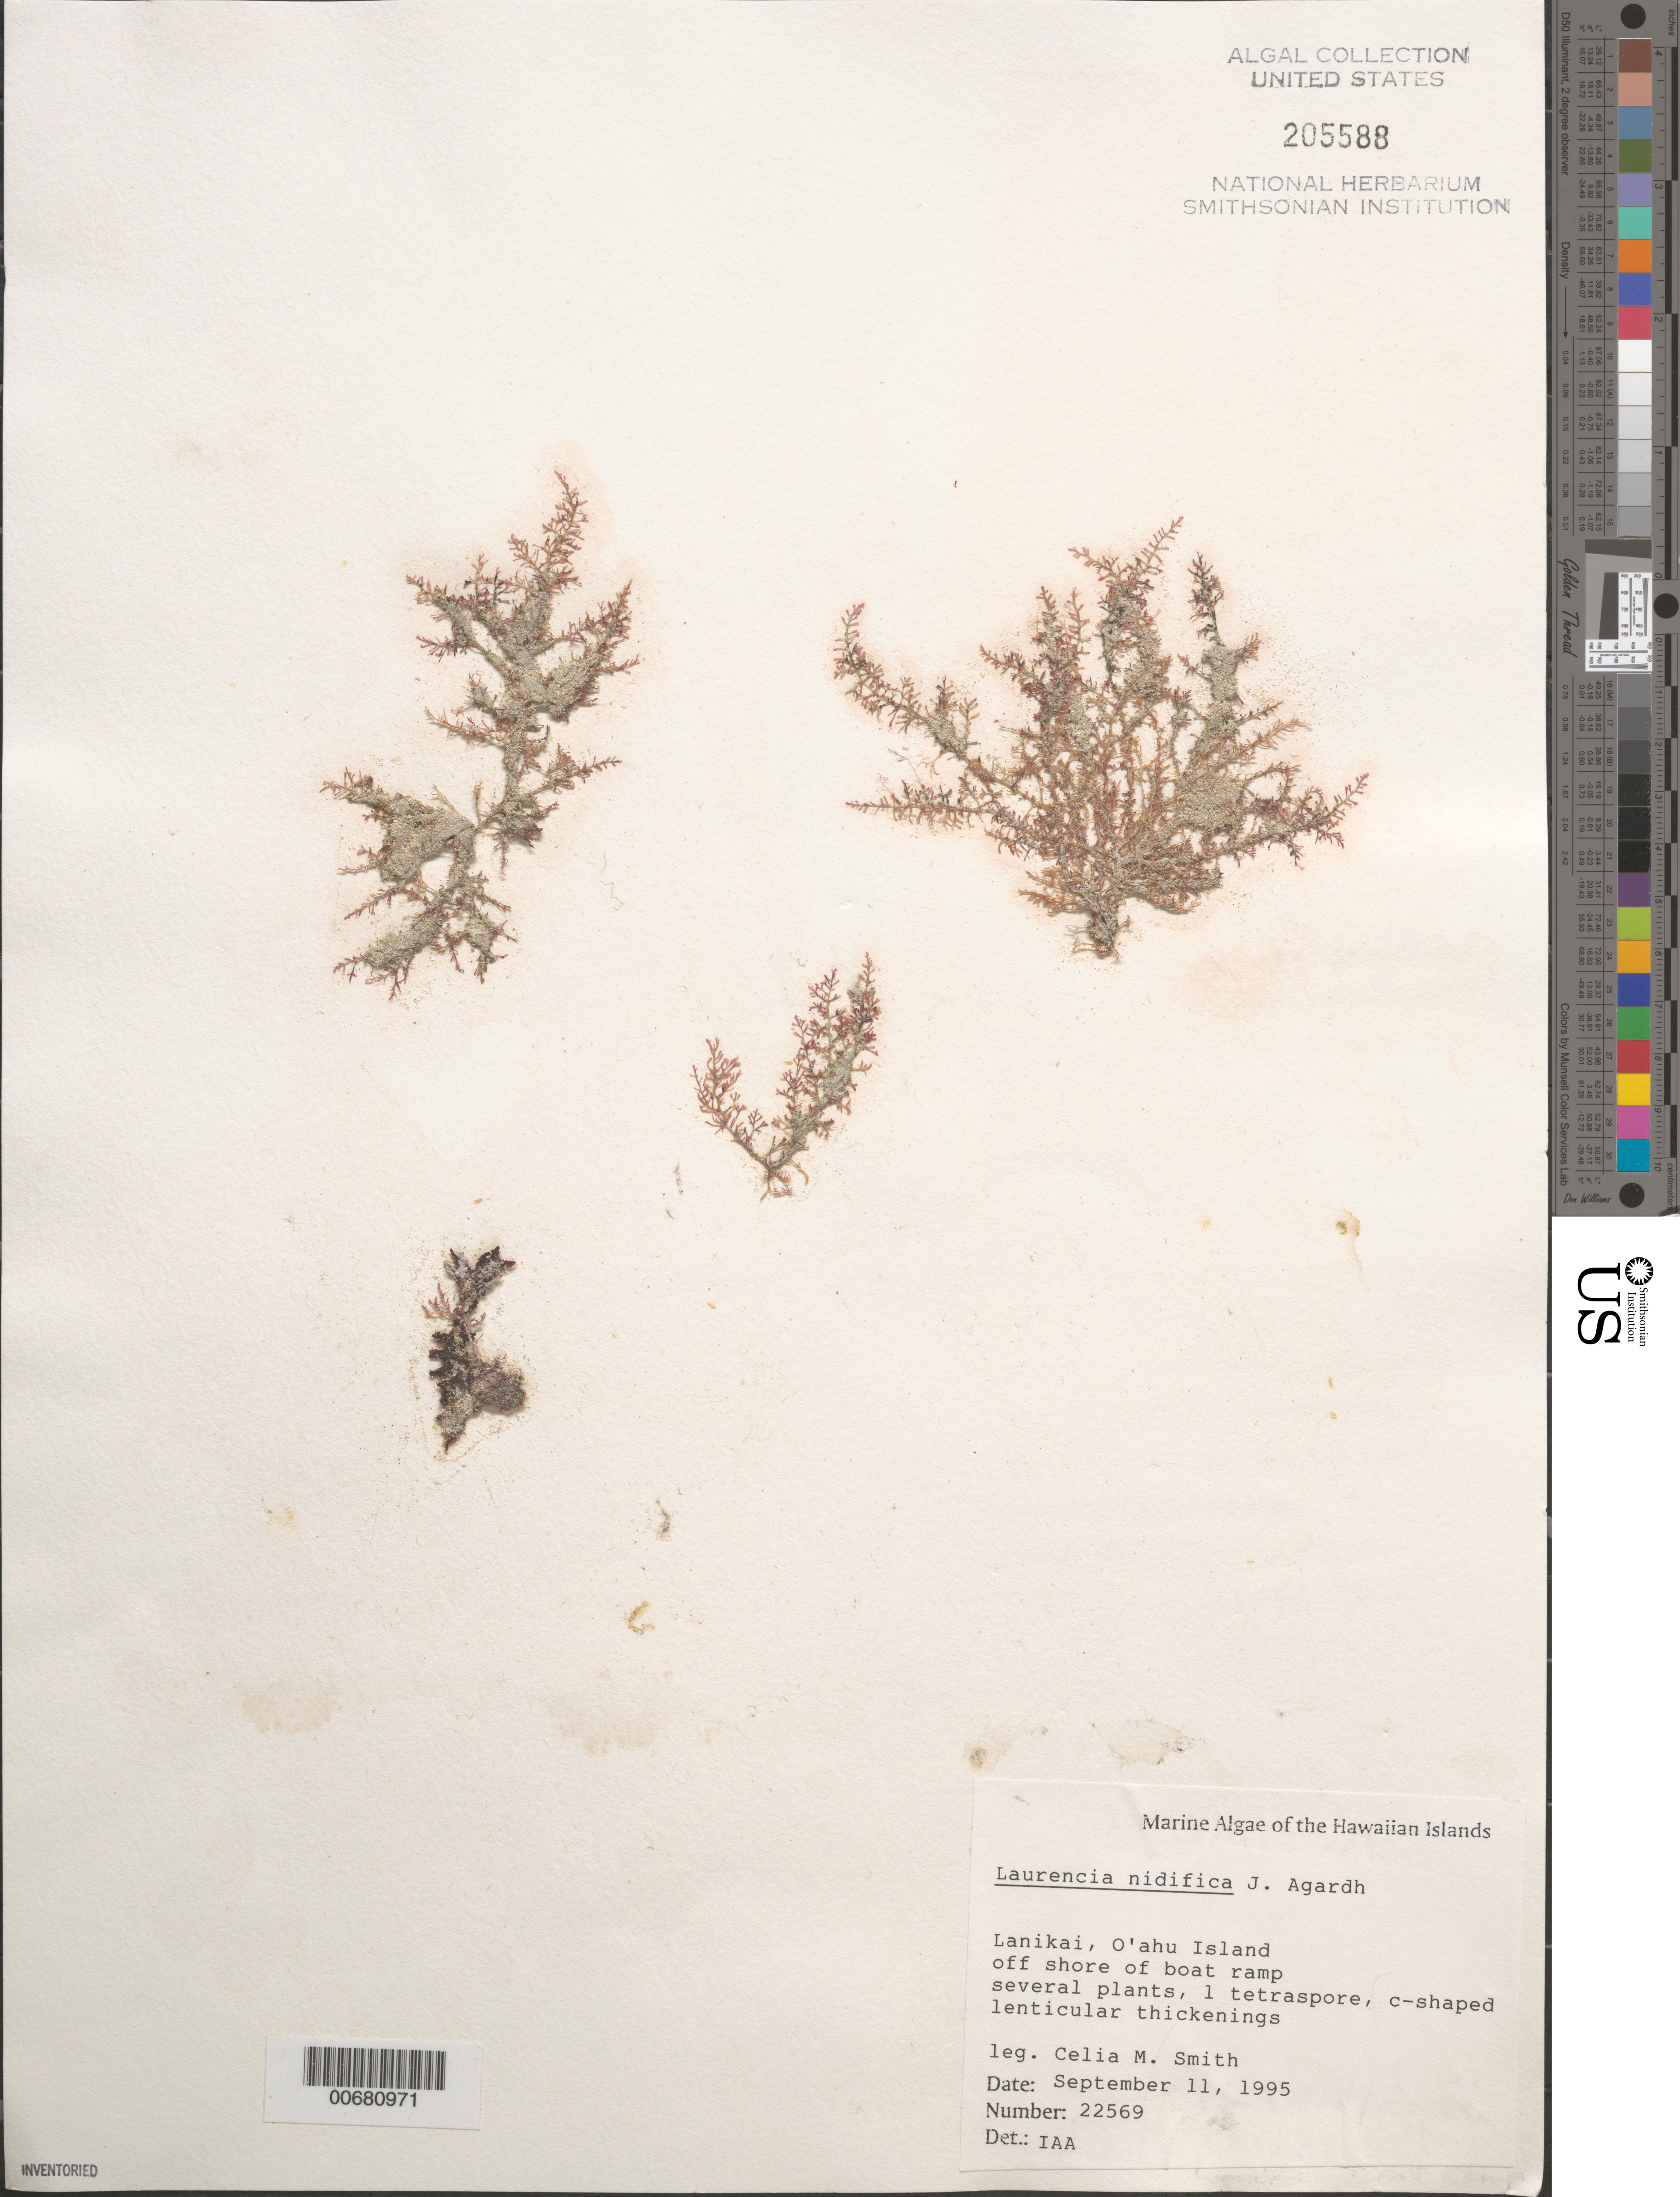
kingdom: Plantae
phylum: Rhodophyta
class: Florideophyceae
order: Ceramiales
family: Rhodomelaceae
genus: Laurencia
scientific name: Laurencia nidifica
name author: J. Agardh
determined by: Abbott, Isabella A.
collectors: C. M. Smith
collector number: IAA 22569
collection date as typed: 11 Sep 1995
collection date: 1995-09-11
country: United States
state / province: Hawaii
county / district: Honolulu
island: Oahu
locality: Lanikai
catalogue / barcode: US 205588